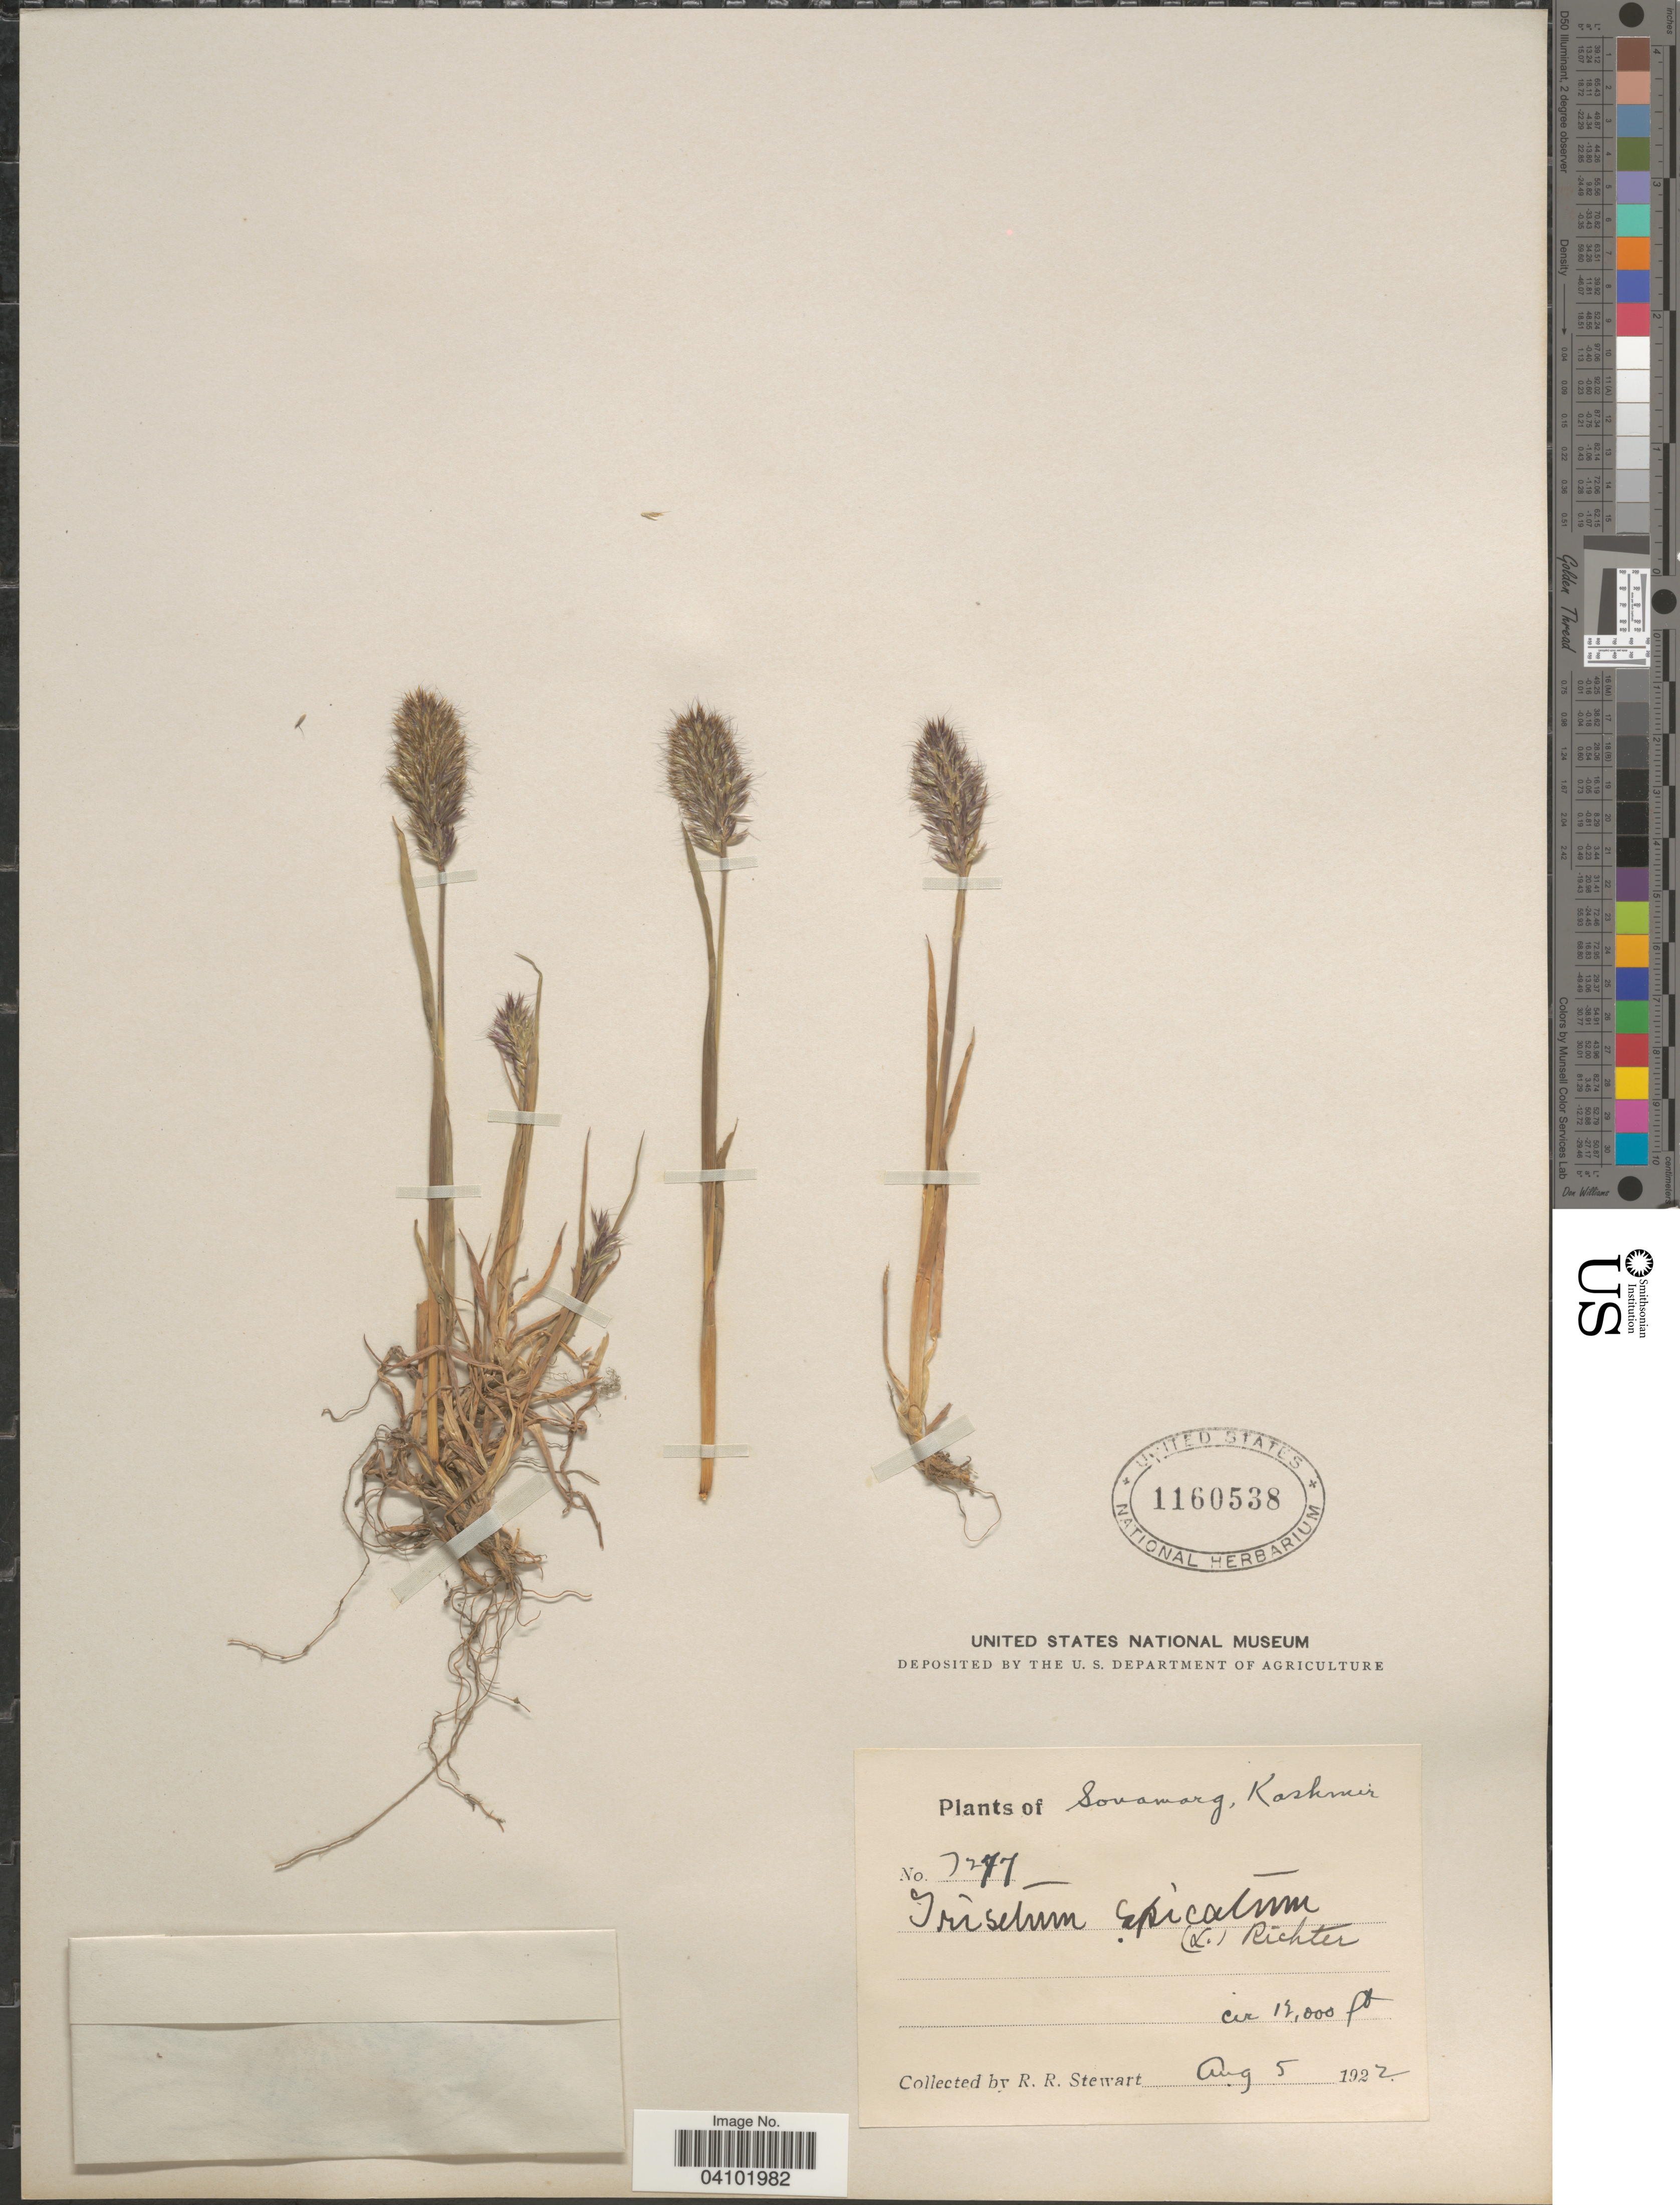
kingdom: Plantae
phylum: Tracheophyta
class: Liliopsida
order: Poales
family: Poaceae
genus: Koeleria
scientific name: Koeleria spicata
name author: (L.) Barberá et al.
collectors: R. Stewart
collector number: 7277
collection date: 1922-08-05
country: India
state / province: Jammu and Kashmir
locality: Sonamarg, Kashmir.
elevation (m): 3658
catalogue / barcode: US 1160538